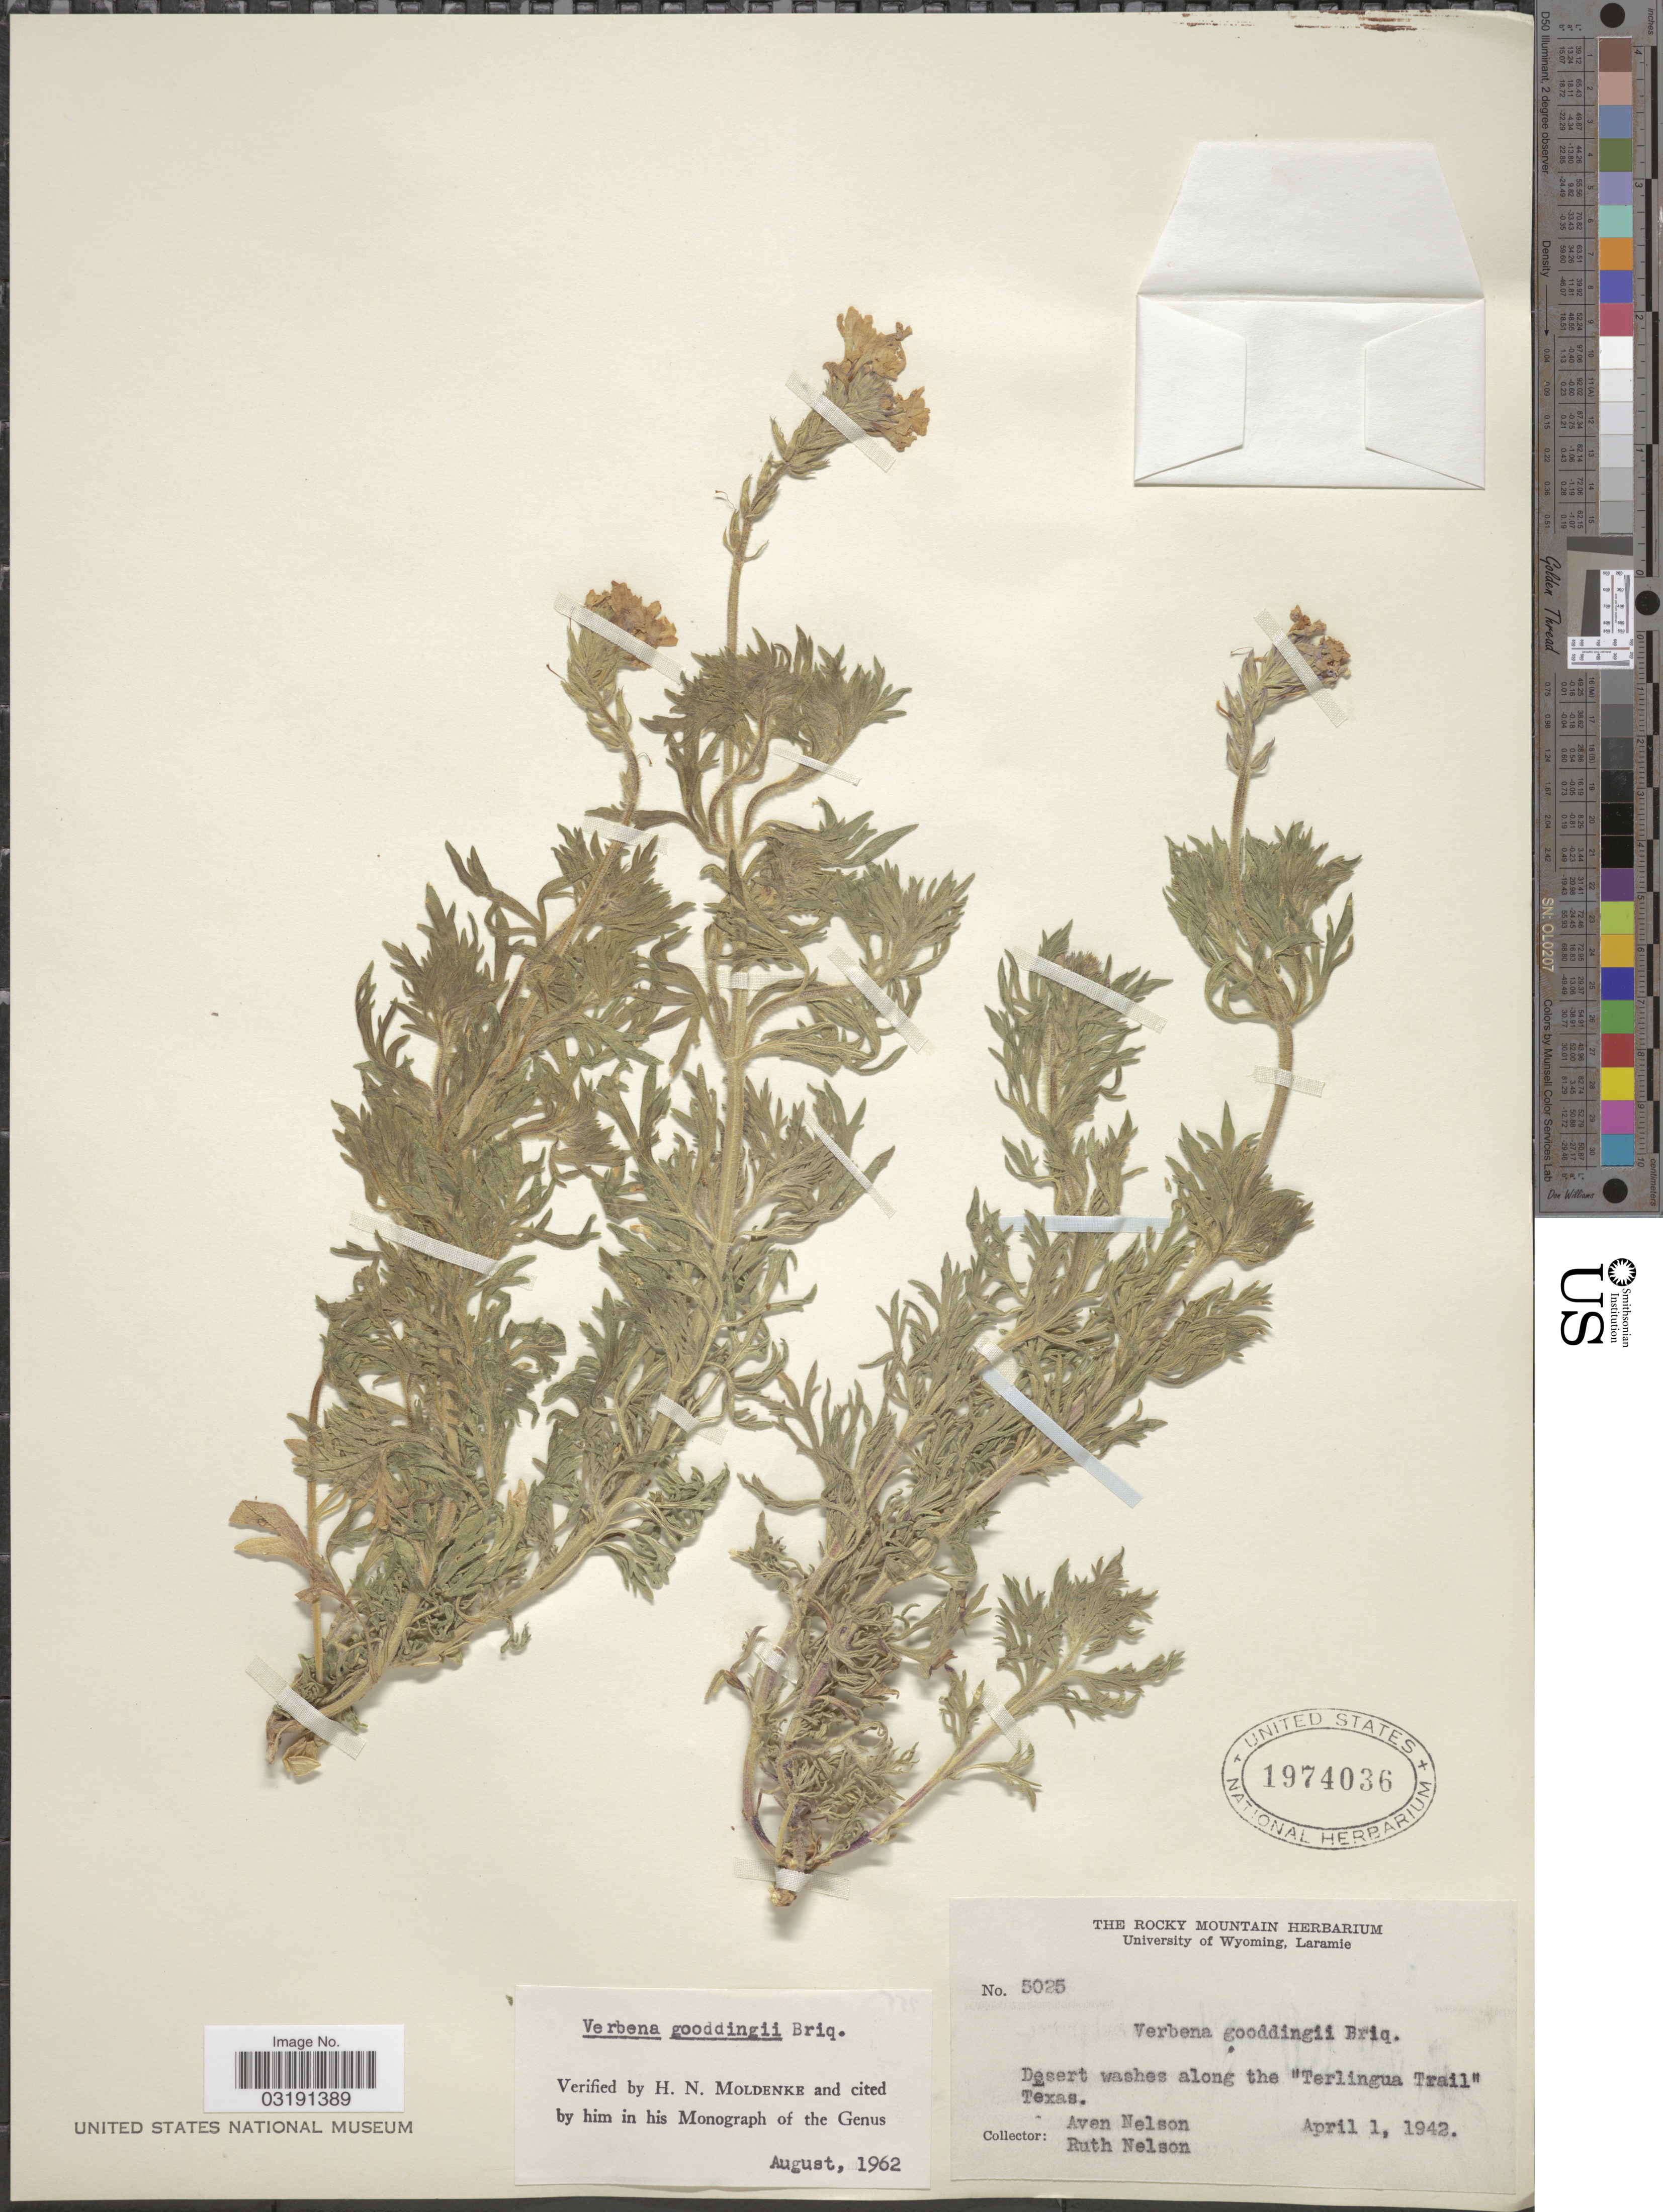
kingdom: Plantae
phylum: Tracheophyta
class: Magnoliopsida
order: Lamiales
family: Verbenaceae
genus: Verbena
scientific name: Verbena gooddingii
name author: Briq.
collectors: A. Nelson & R. A. Nelson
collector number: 5025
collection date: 1942-04-01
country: United States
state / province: Texas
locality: Desert washes along the "Terlingua Trail".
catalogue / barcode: US 1974036